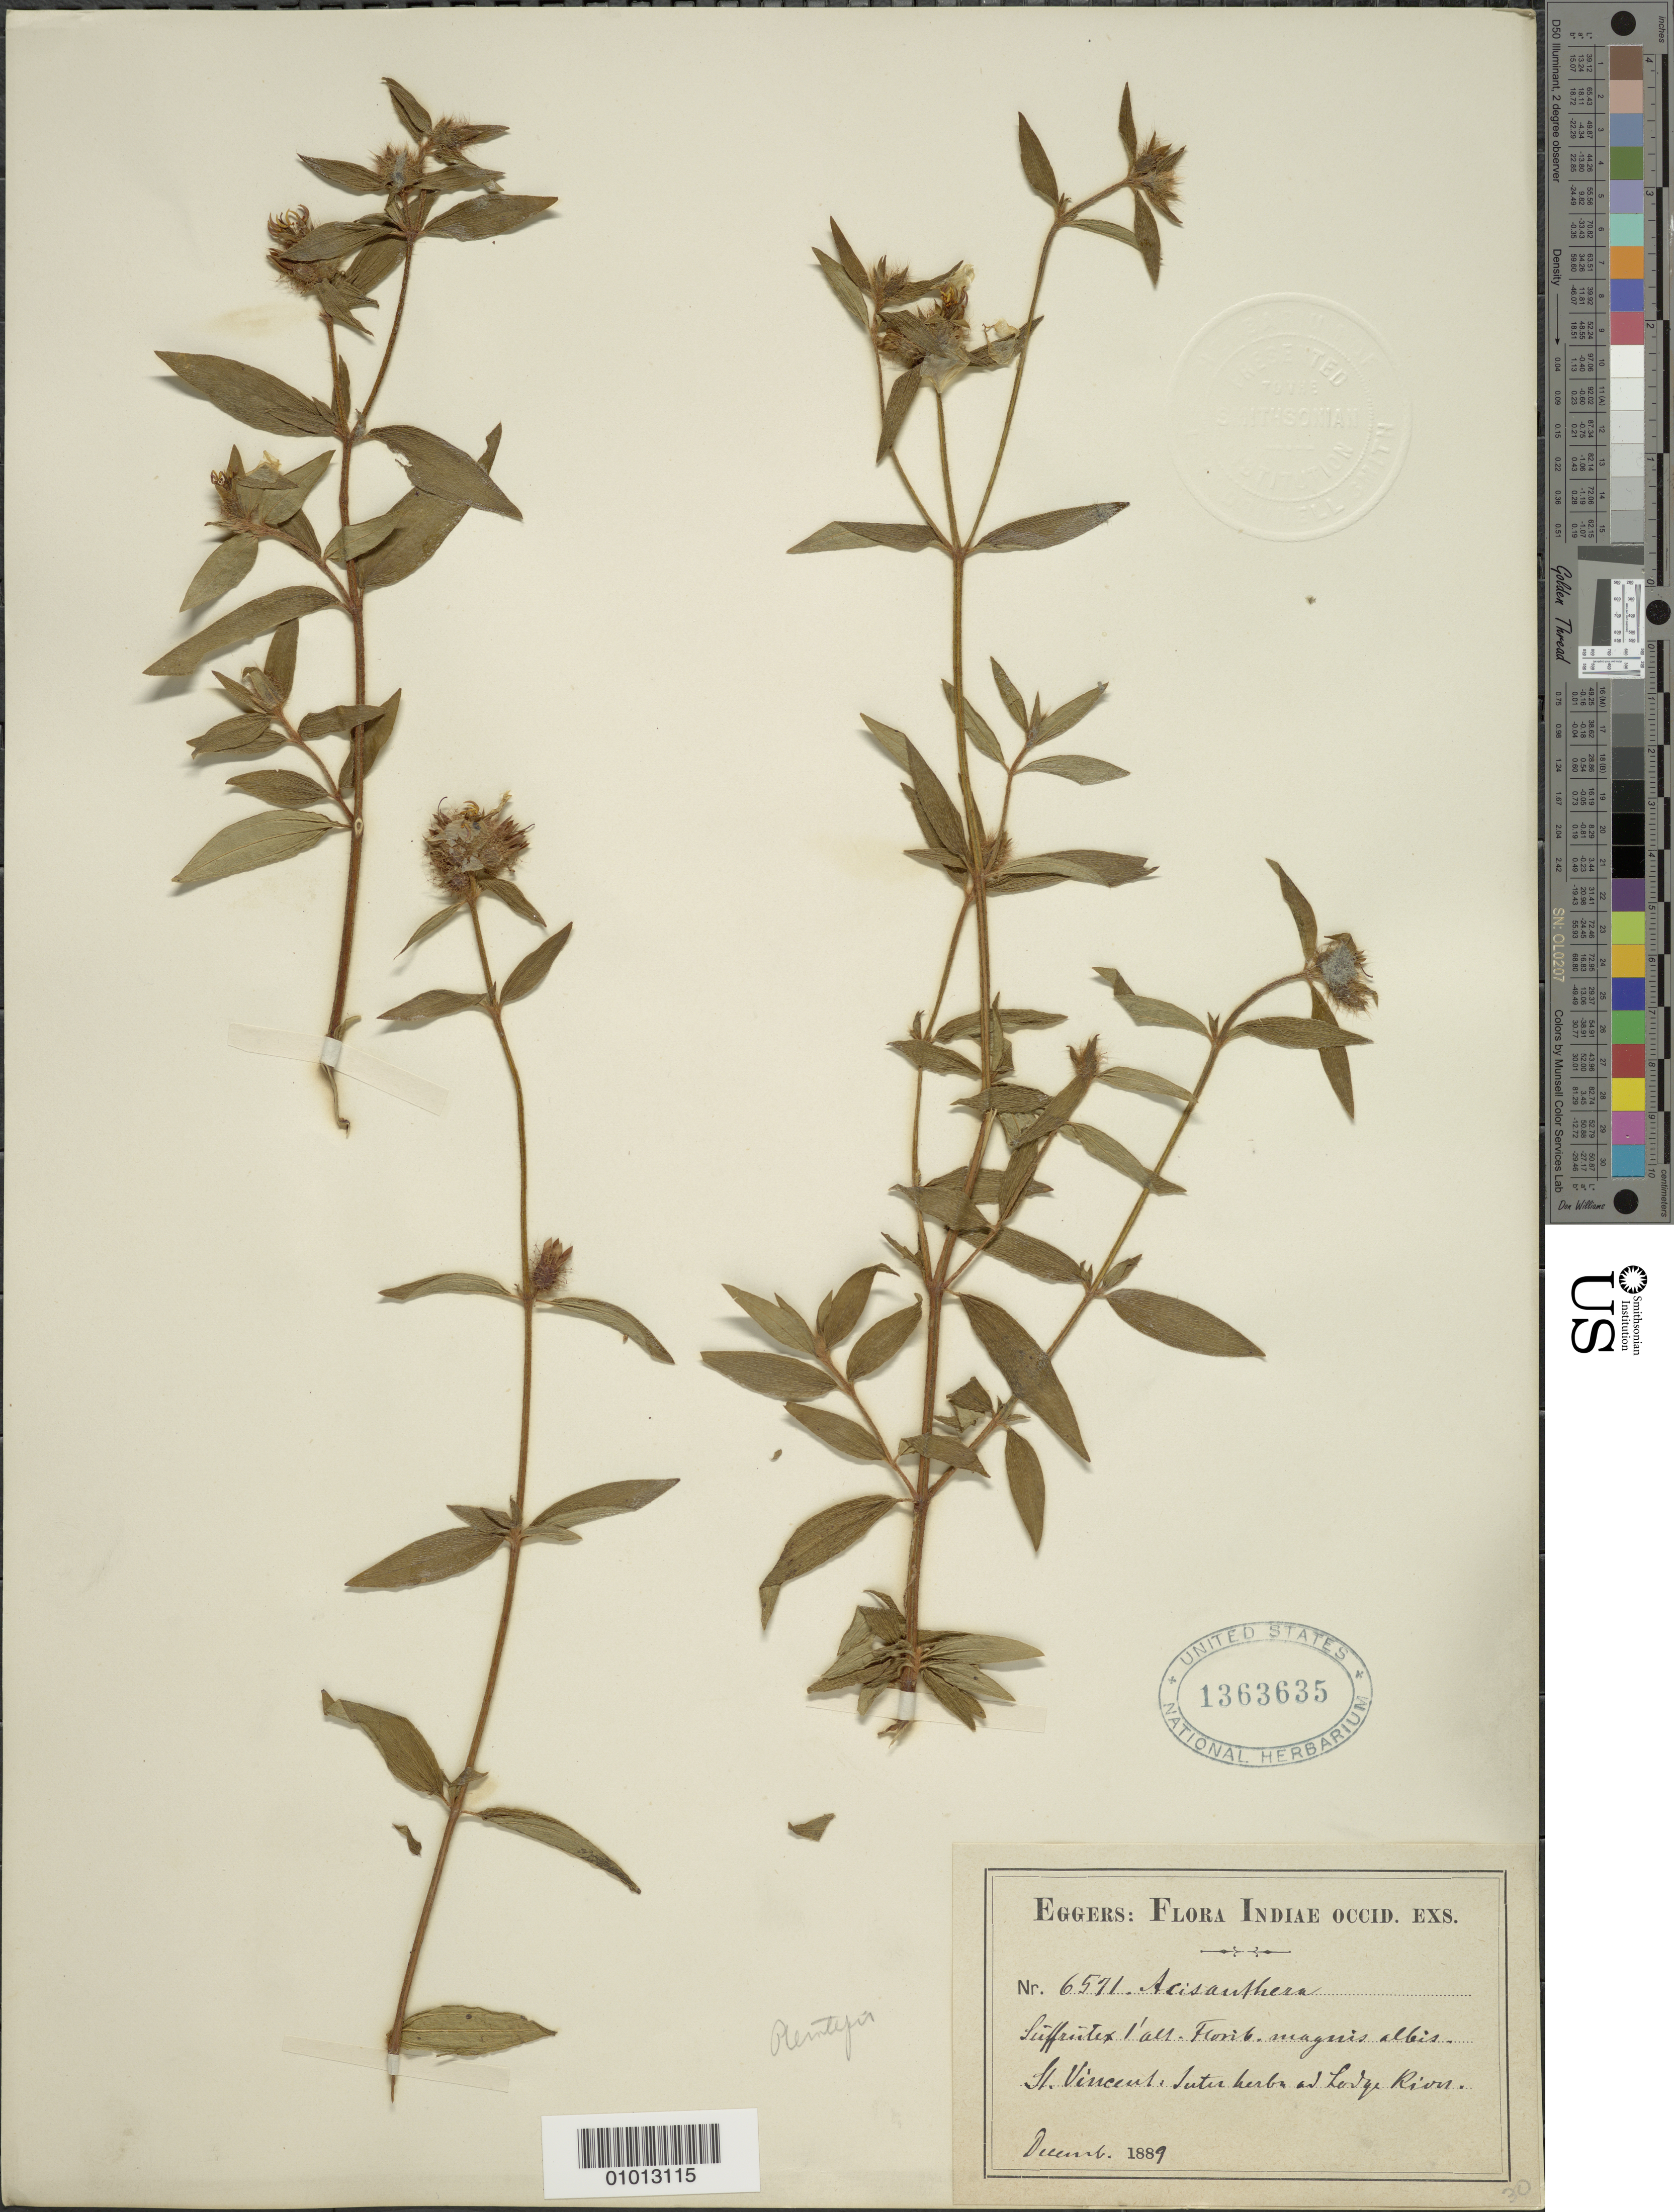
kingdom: Plantae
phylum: Tracheophyta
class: Magnoliopsida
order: Myrtales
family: Melastomataceae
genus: Pterolepis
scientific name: Pterolepis glomerata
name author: (Rottb.) Miq.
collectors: H. F. A. von Eggers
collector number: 6571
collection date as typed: Dec 1889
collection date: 1889-12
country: St. Vincent - Grenadines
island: St. Vincent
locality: Lodge River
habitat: Inter herba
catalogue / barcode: US 1363635